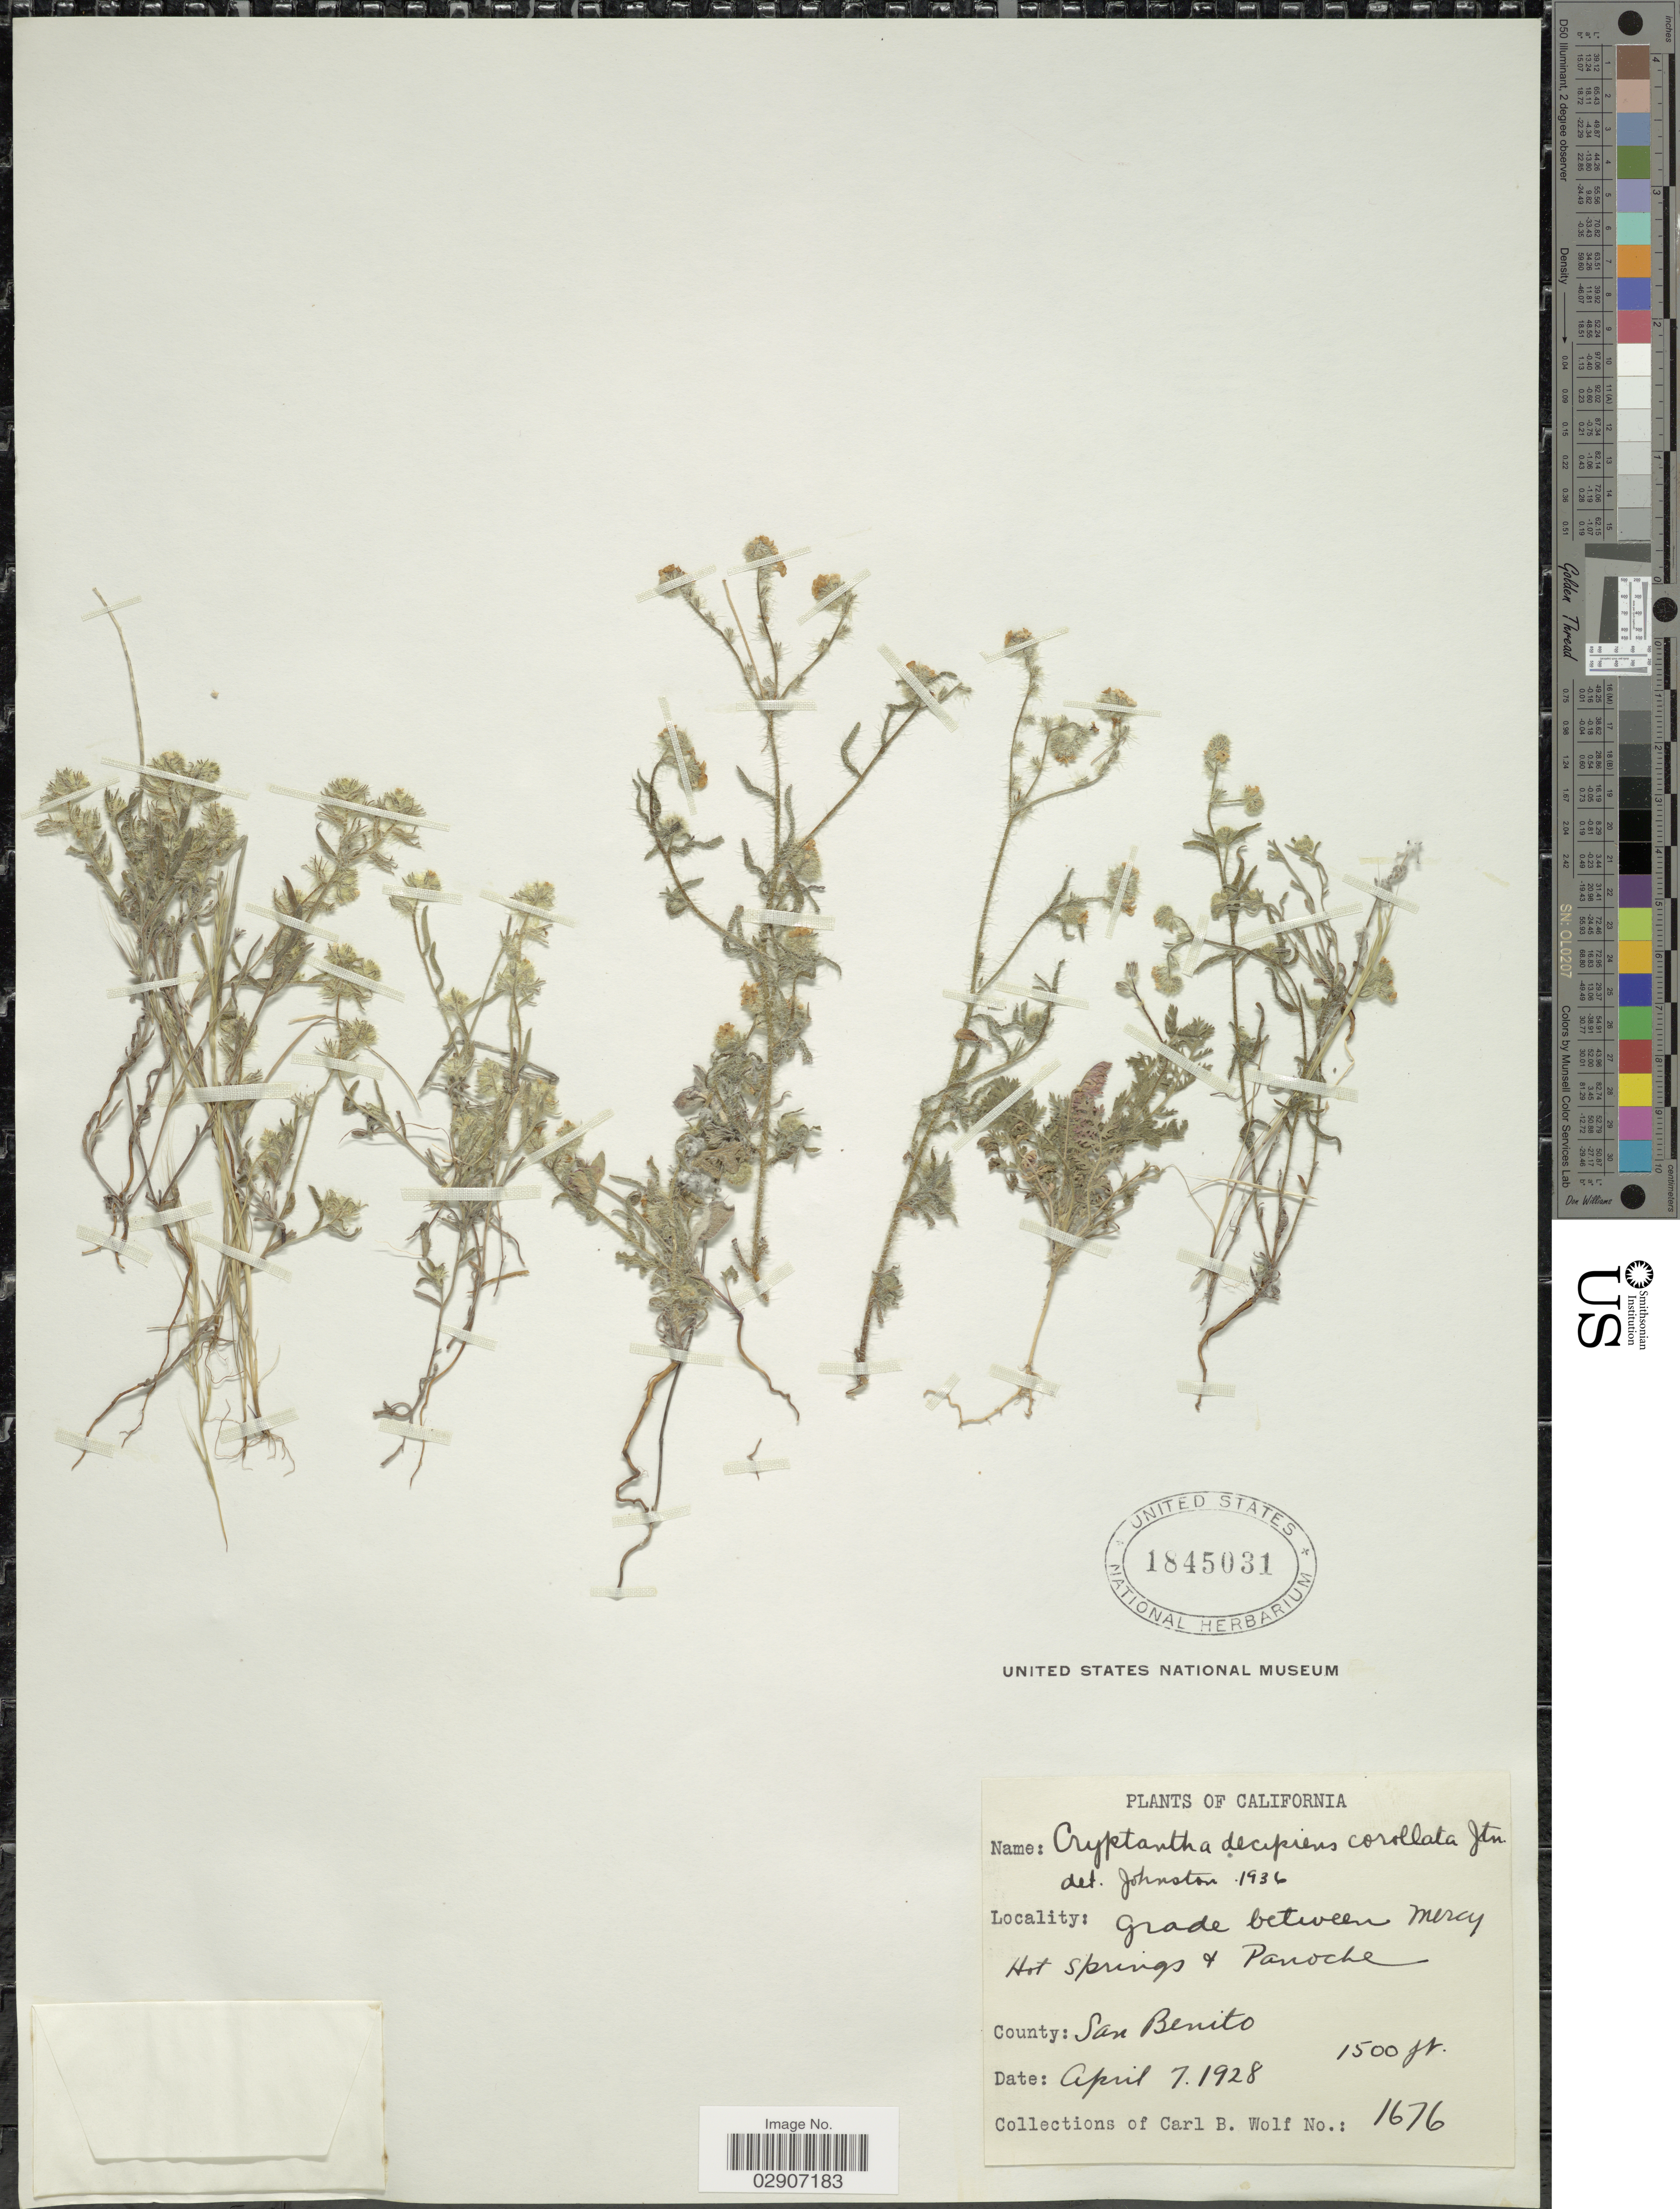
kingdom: Plantae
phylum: Tracheophyta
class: Magnoliopsida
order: Boraginales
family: Boraginaceae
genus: Cryptantha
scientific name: Cryptantha decipiens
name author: (M.E. Jones) A. Heller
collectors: C. B. Wolf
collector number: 1676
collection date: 1928-04-07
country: United States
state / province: California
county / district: San Benito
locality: Grade between Mercy Hot Springs & Panoche. County: San Benito.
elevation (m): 457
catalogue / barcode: US 1845031